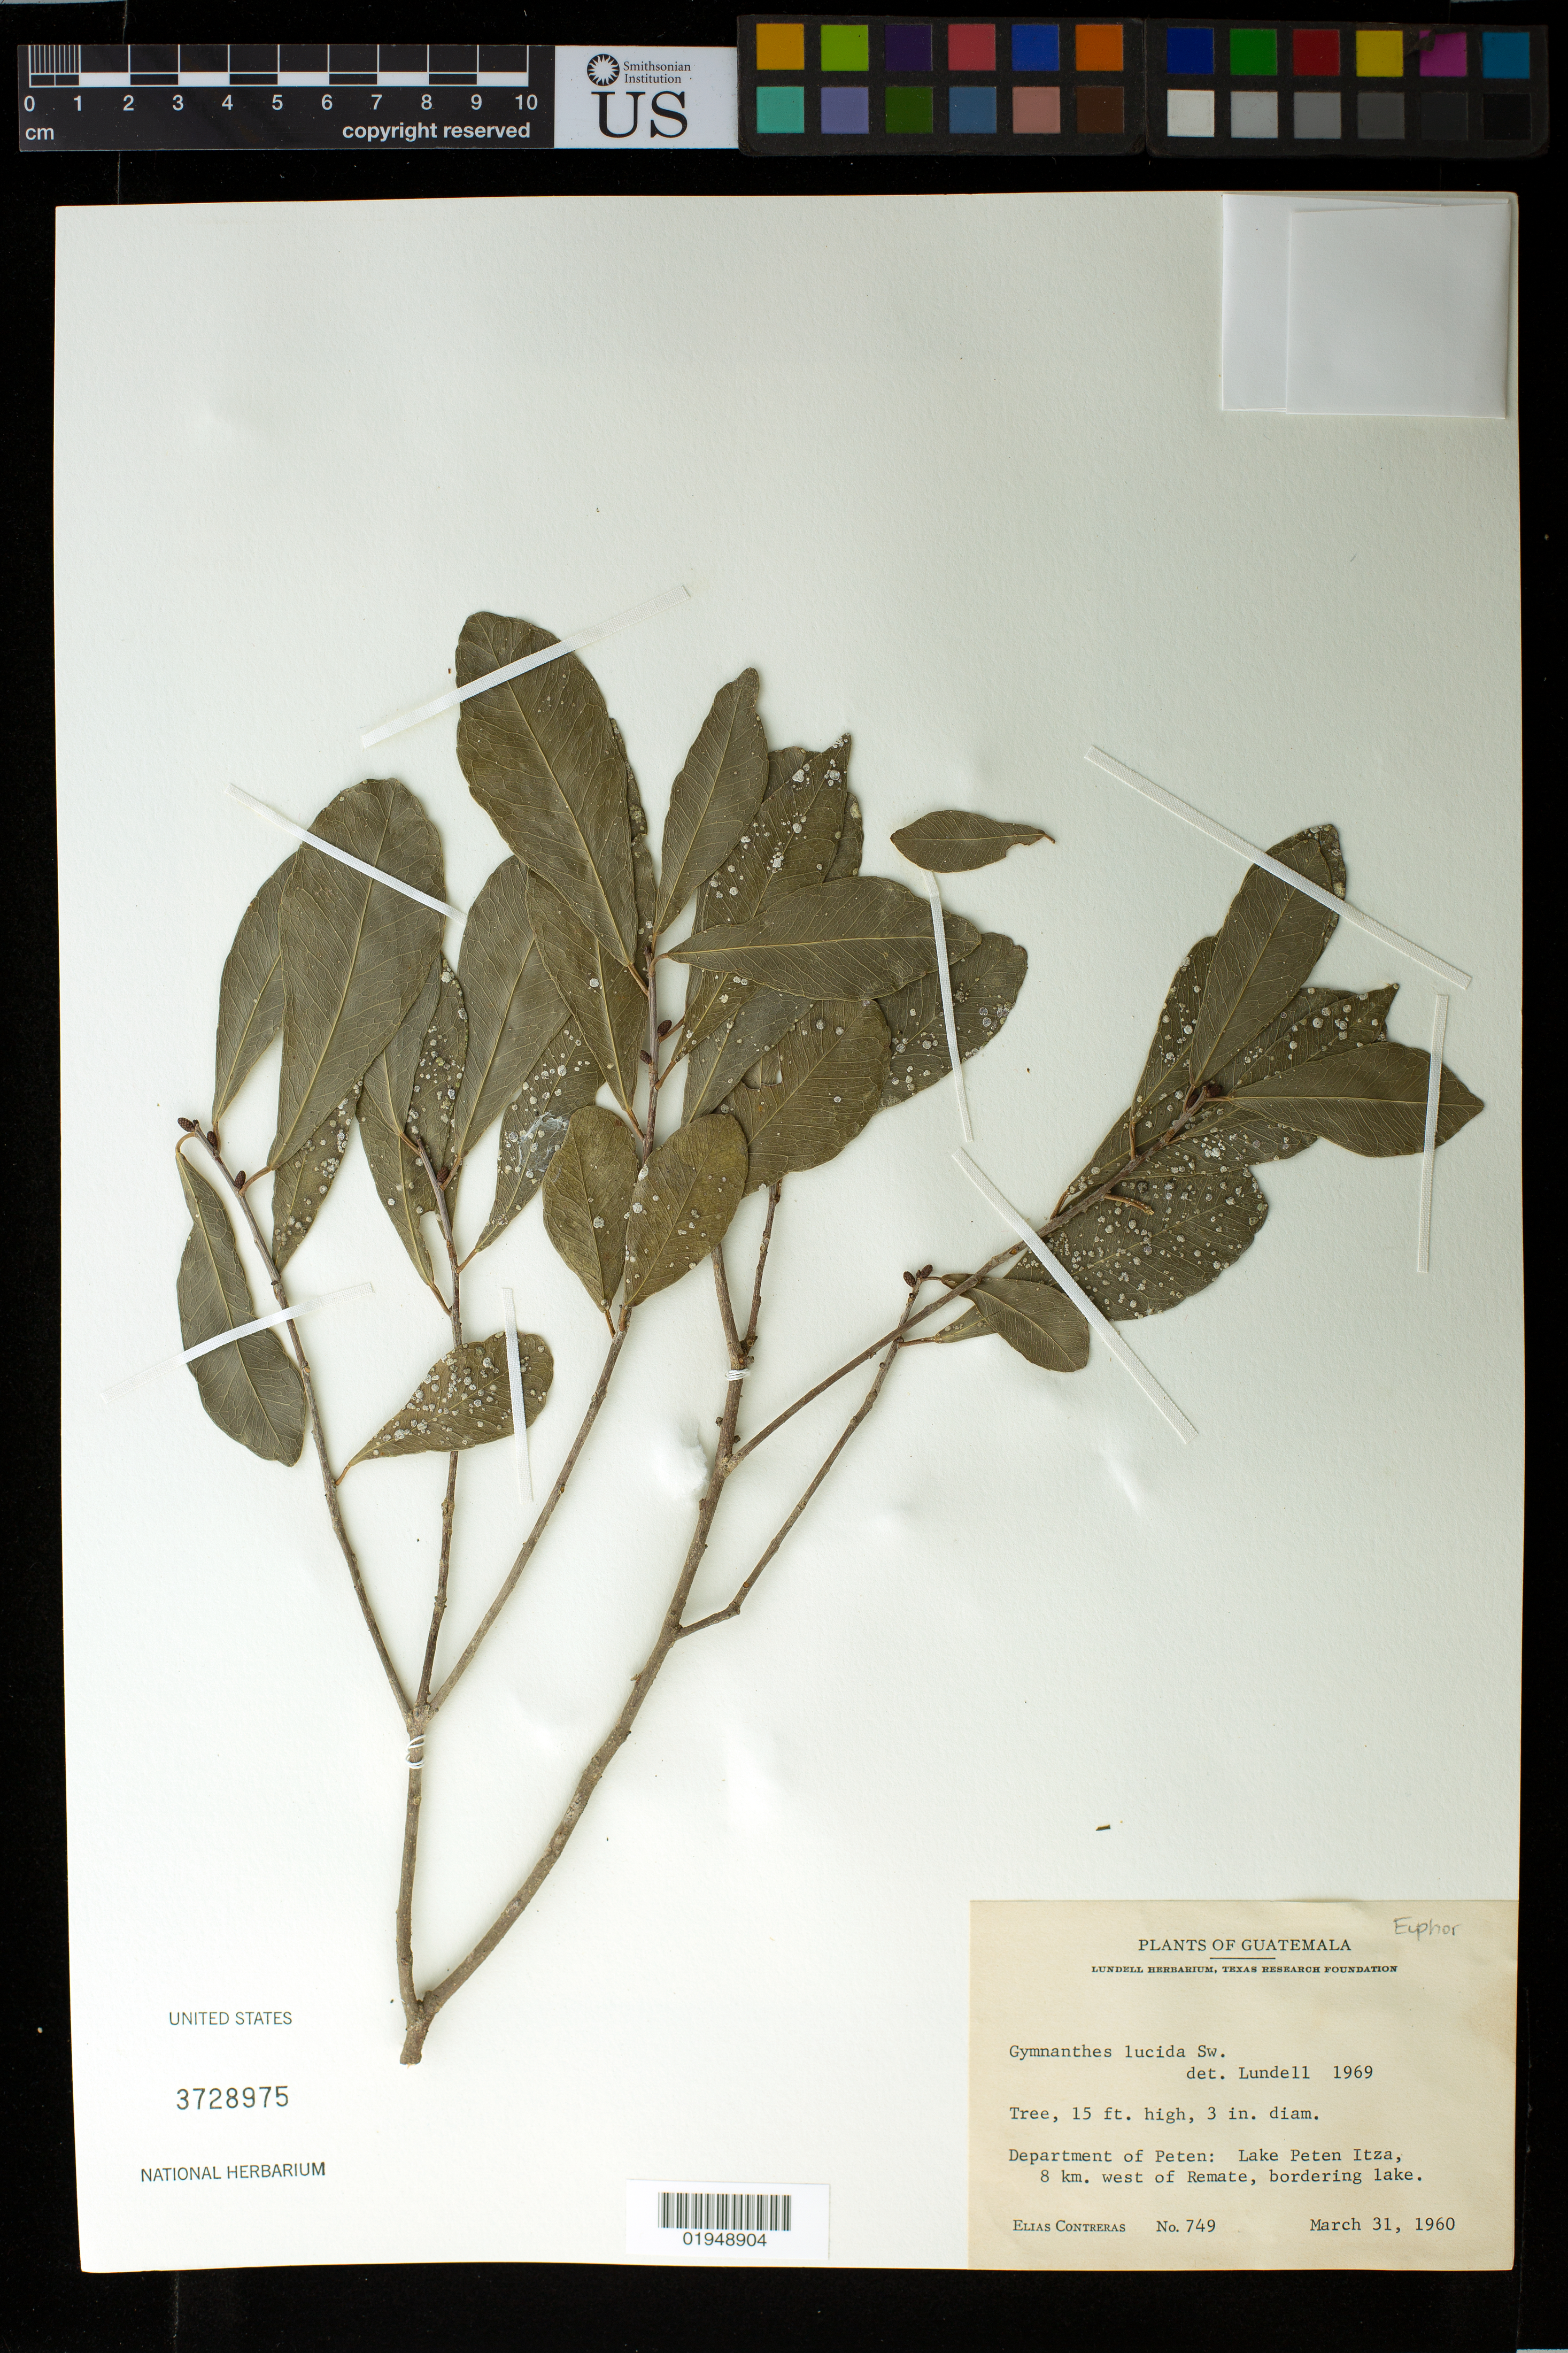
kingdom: Plantae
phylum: Tracheophyta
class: Magnoliopsida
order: Malpighiales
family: Euphorbiaceae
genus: Gymnanthes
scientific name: Gymnanthes lucida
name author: Sw.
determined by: Lundell, --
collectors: E. Contreras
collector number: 749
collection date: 1960-03-31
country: Guatemala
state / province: El Petén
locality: Department of Peten: Lake Peten Itza, 8 km. west of Remate, bordering lake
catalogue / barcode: US 3728975